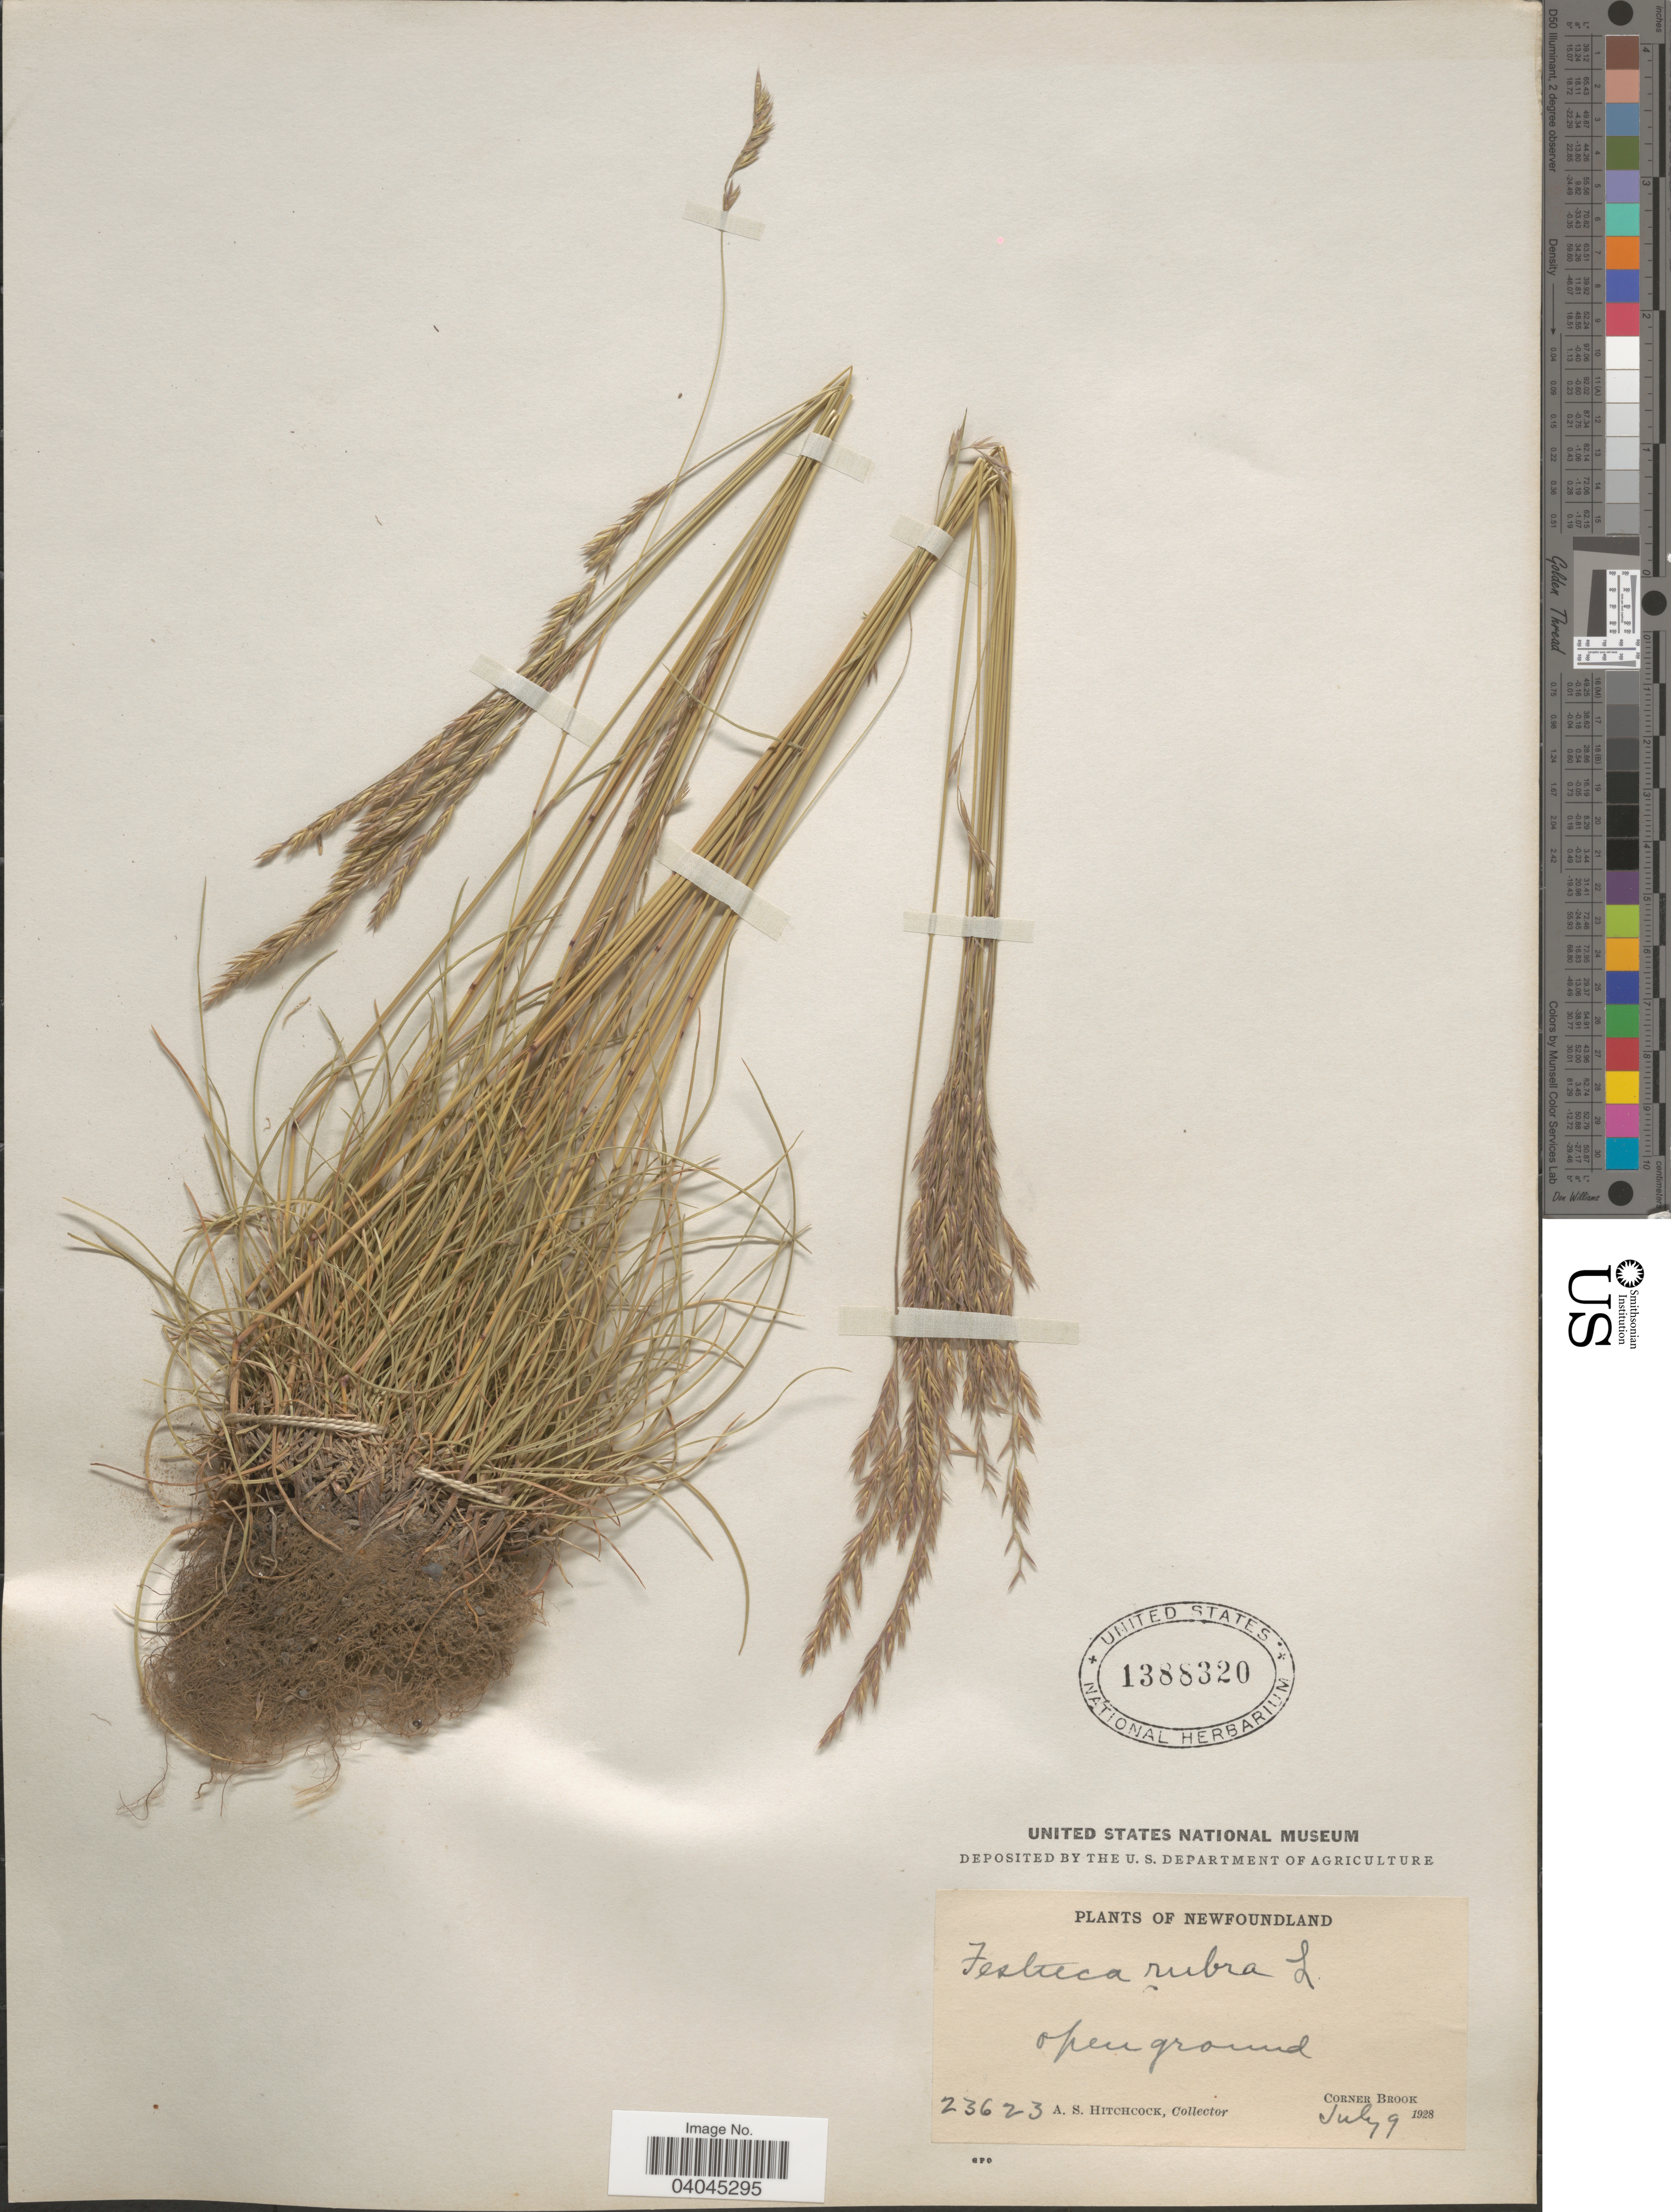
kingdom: Plantae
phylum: Tracheophyta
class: Liliopsida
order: Poales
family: Poaceae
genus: Festuca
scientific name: Festuca rubra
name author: L.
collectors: A. S. Hitchcock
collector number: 23623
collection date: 1928-07-09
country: Canada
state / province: Newfoundland and Labrador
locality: Corner Brook.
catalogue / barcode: US 1388320